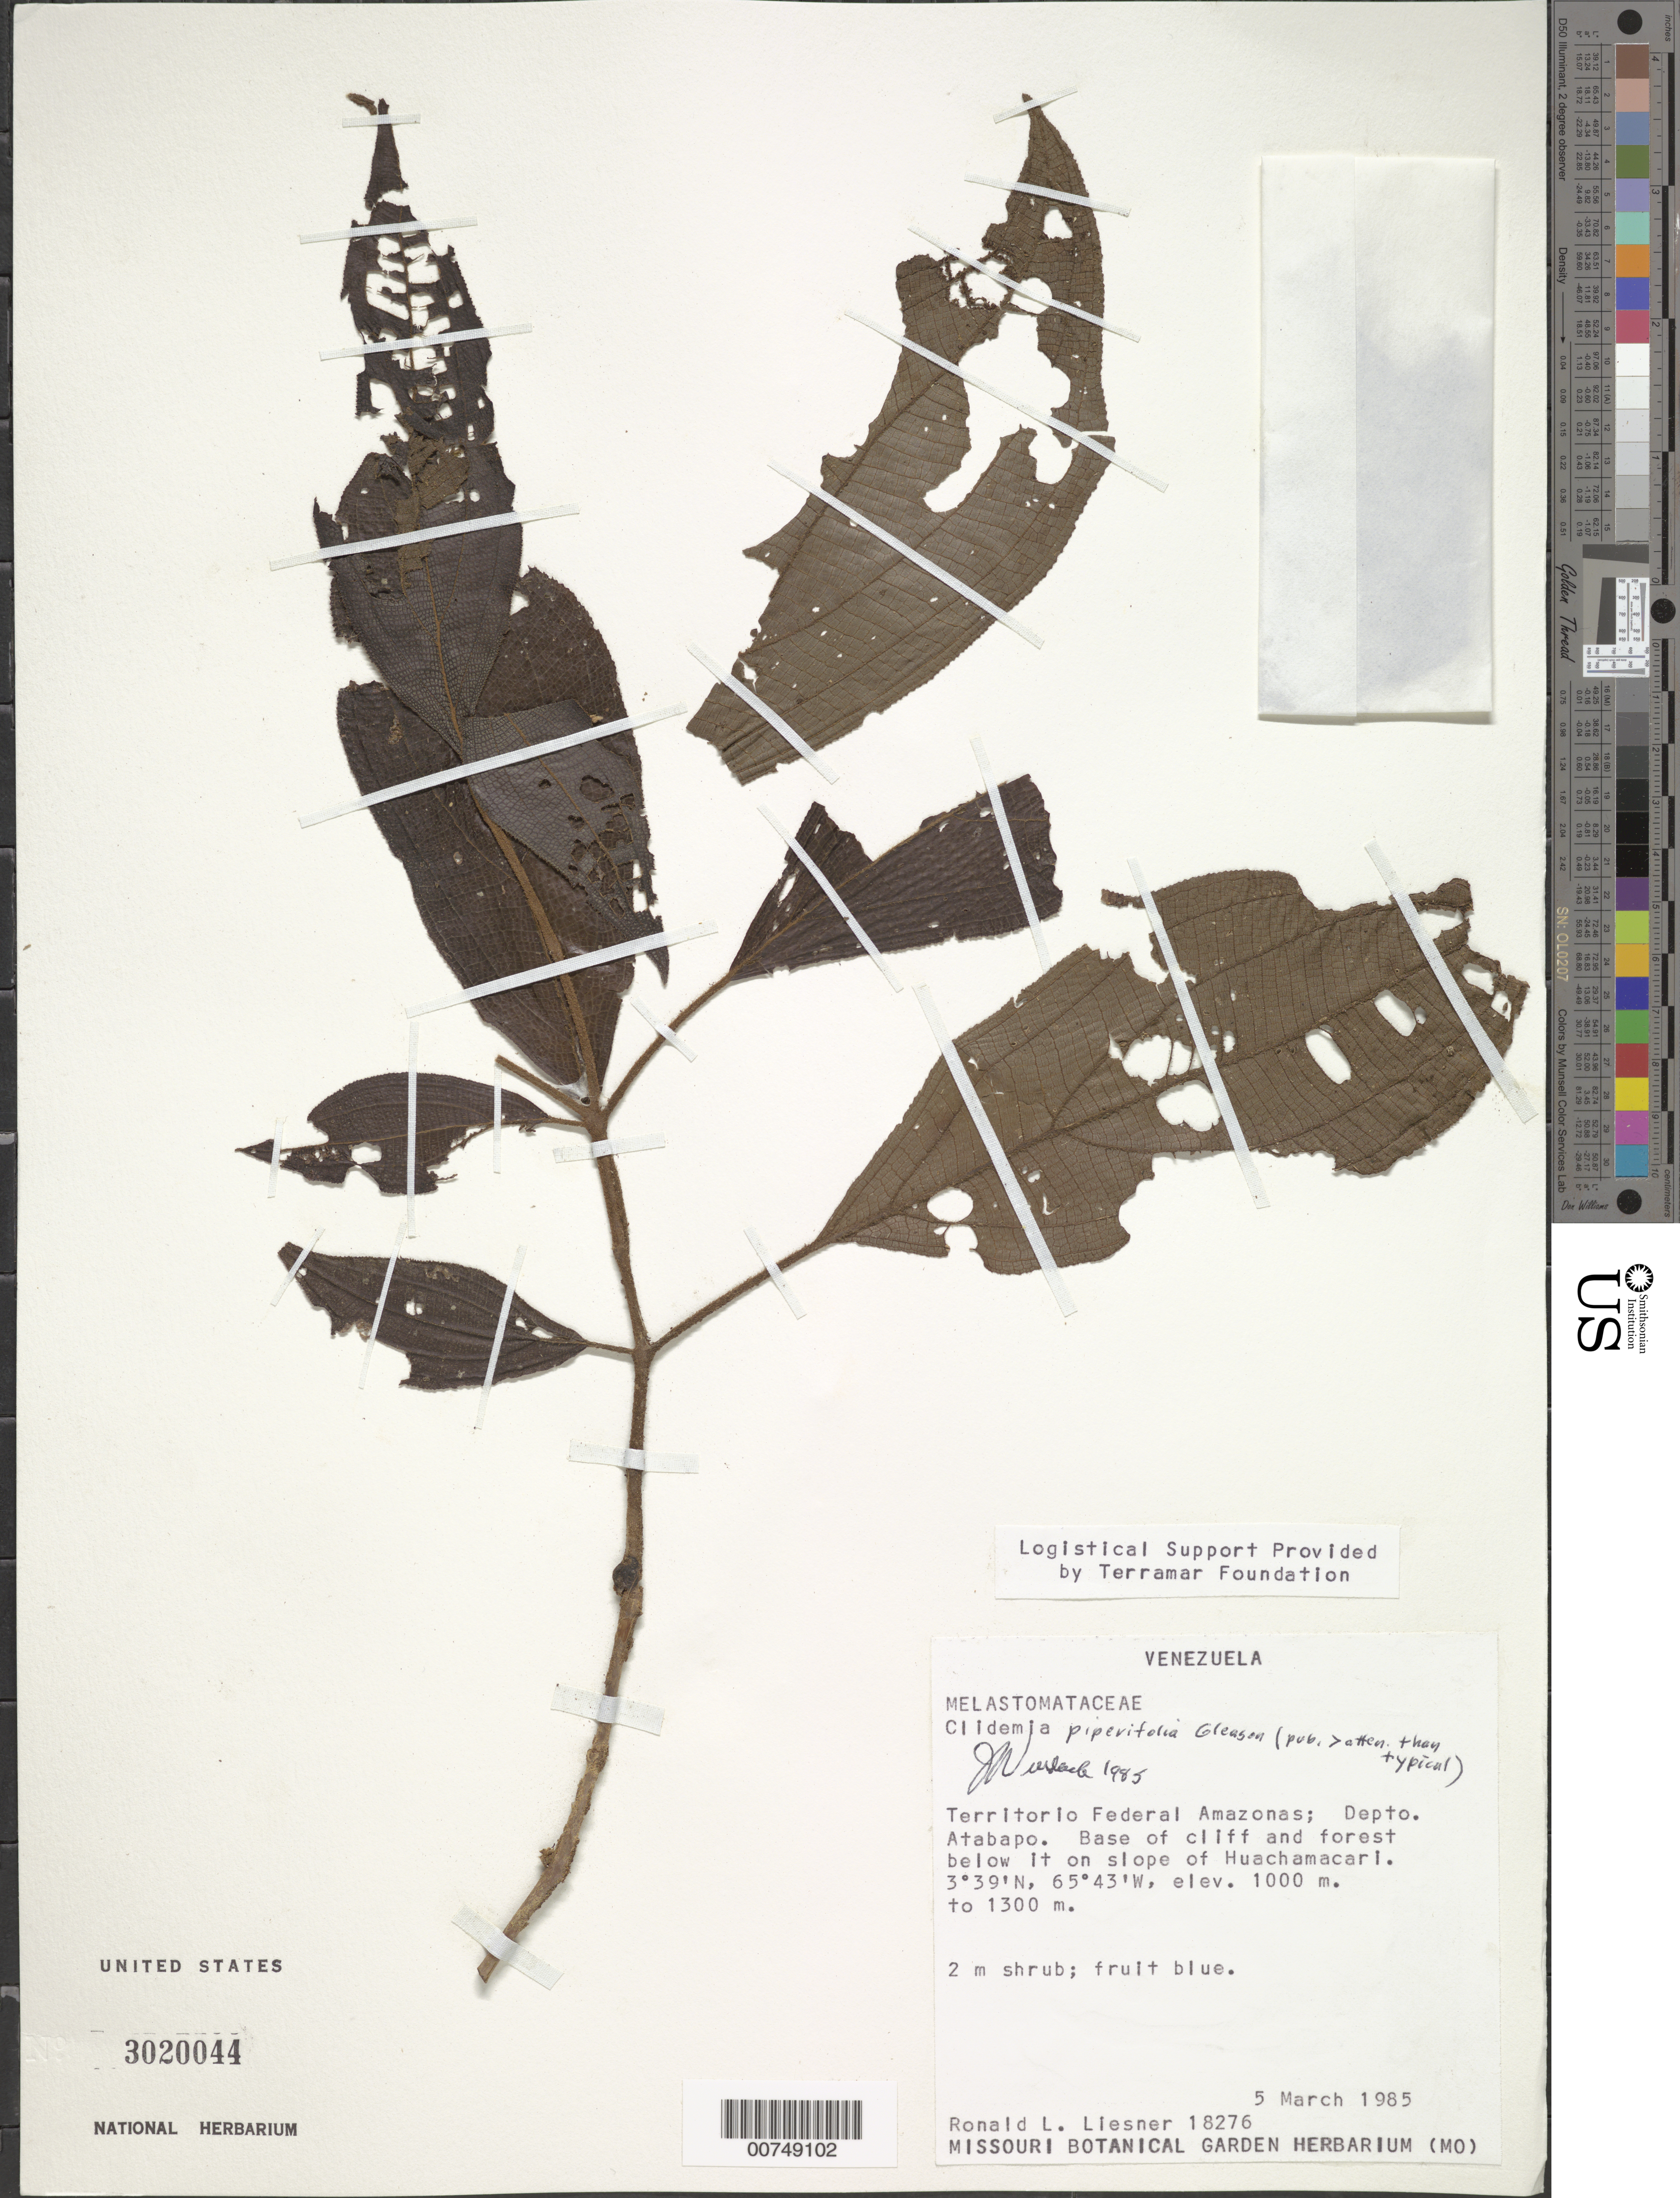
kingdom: Plantae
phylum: Tracheophyta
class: Magnoliopsida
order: Myrtales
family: Melastomataceae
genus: Clidemia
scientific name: Clidemia piperifolia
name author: Gleason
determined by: Wurdack, John J., (US), US (UNITED STATES)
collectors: R. L. Liesner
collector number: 18276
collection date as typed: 5-Mar-85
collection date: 1985-03-05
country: Venezuela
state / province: Amazonas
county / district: Atabapo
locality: Huachamacari slopes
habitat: Base of cliff and forest below it on slope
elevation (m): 1000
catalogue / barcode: US 3020044